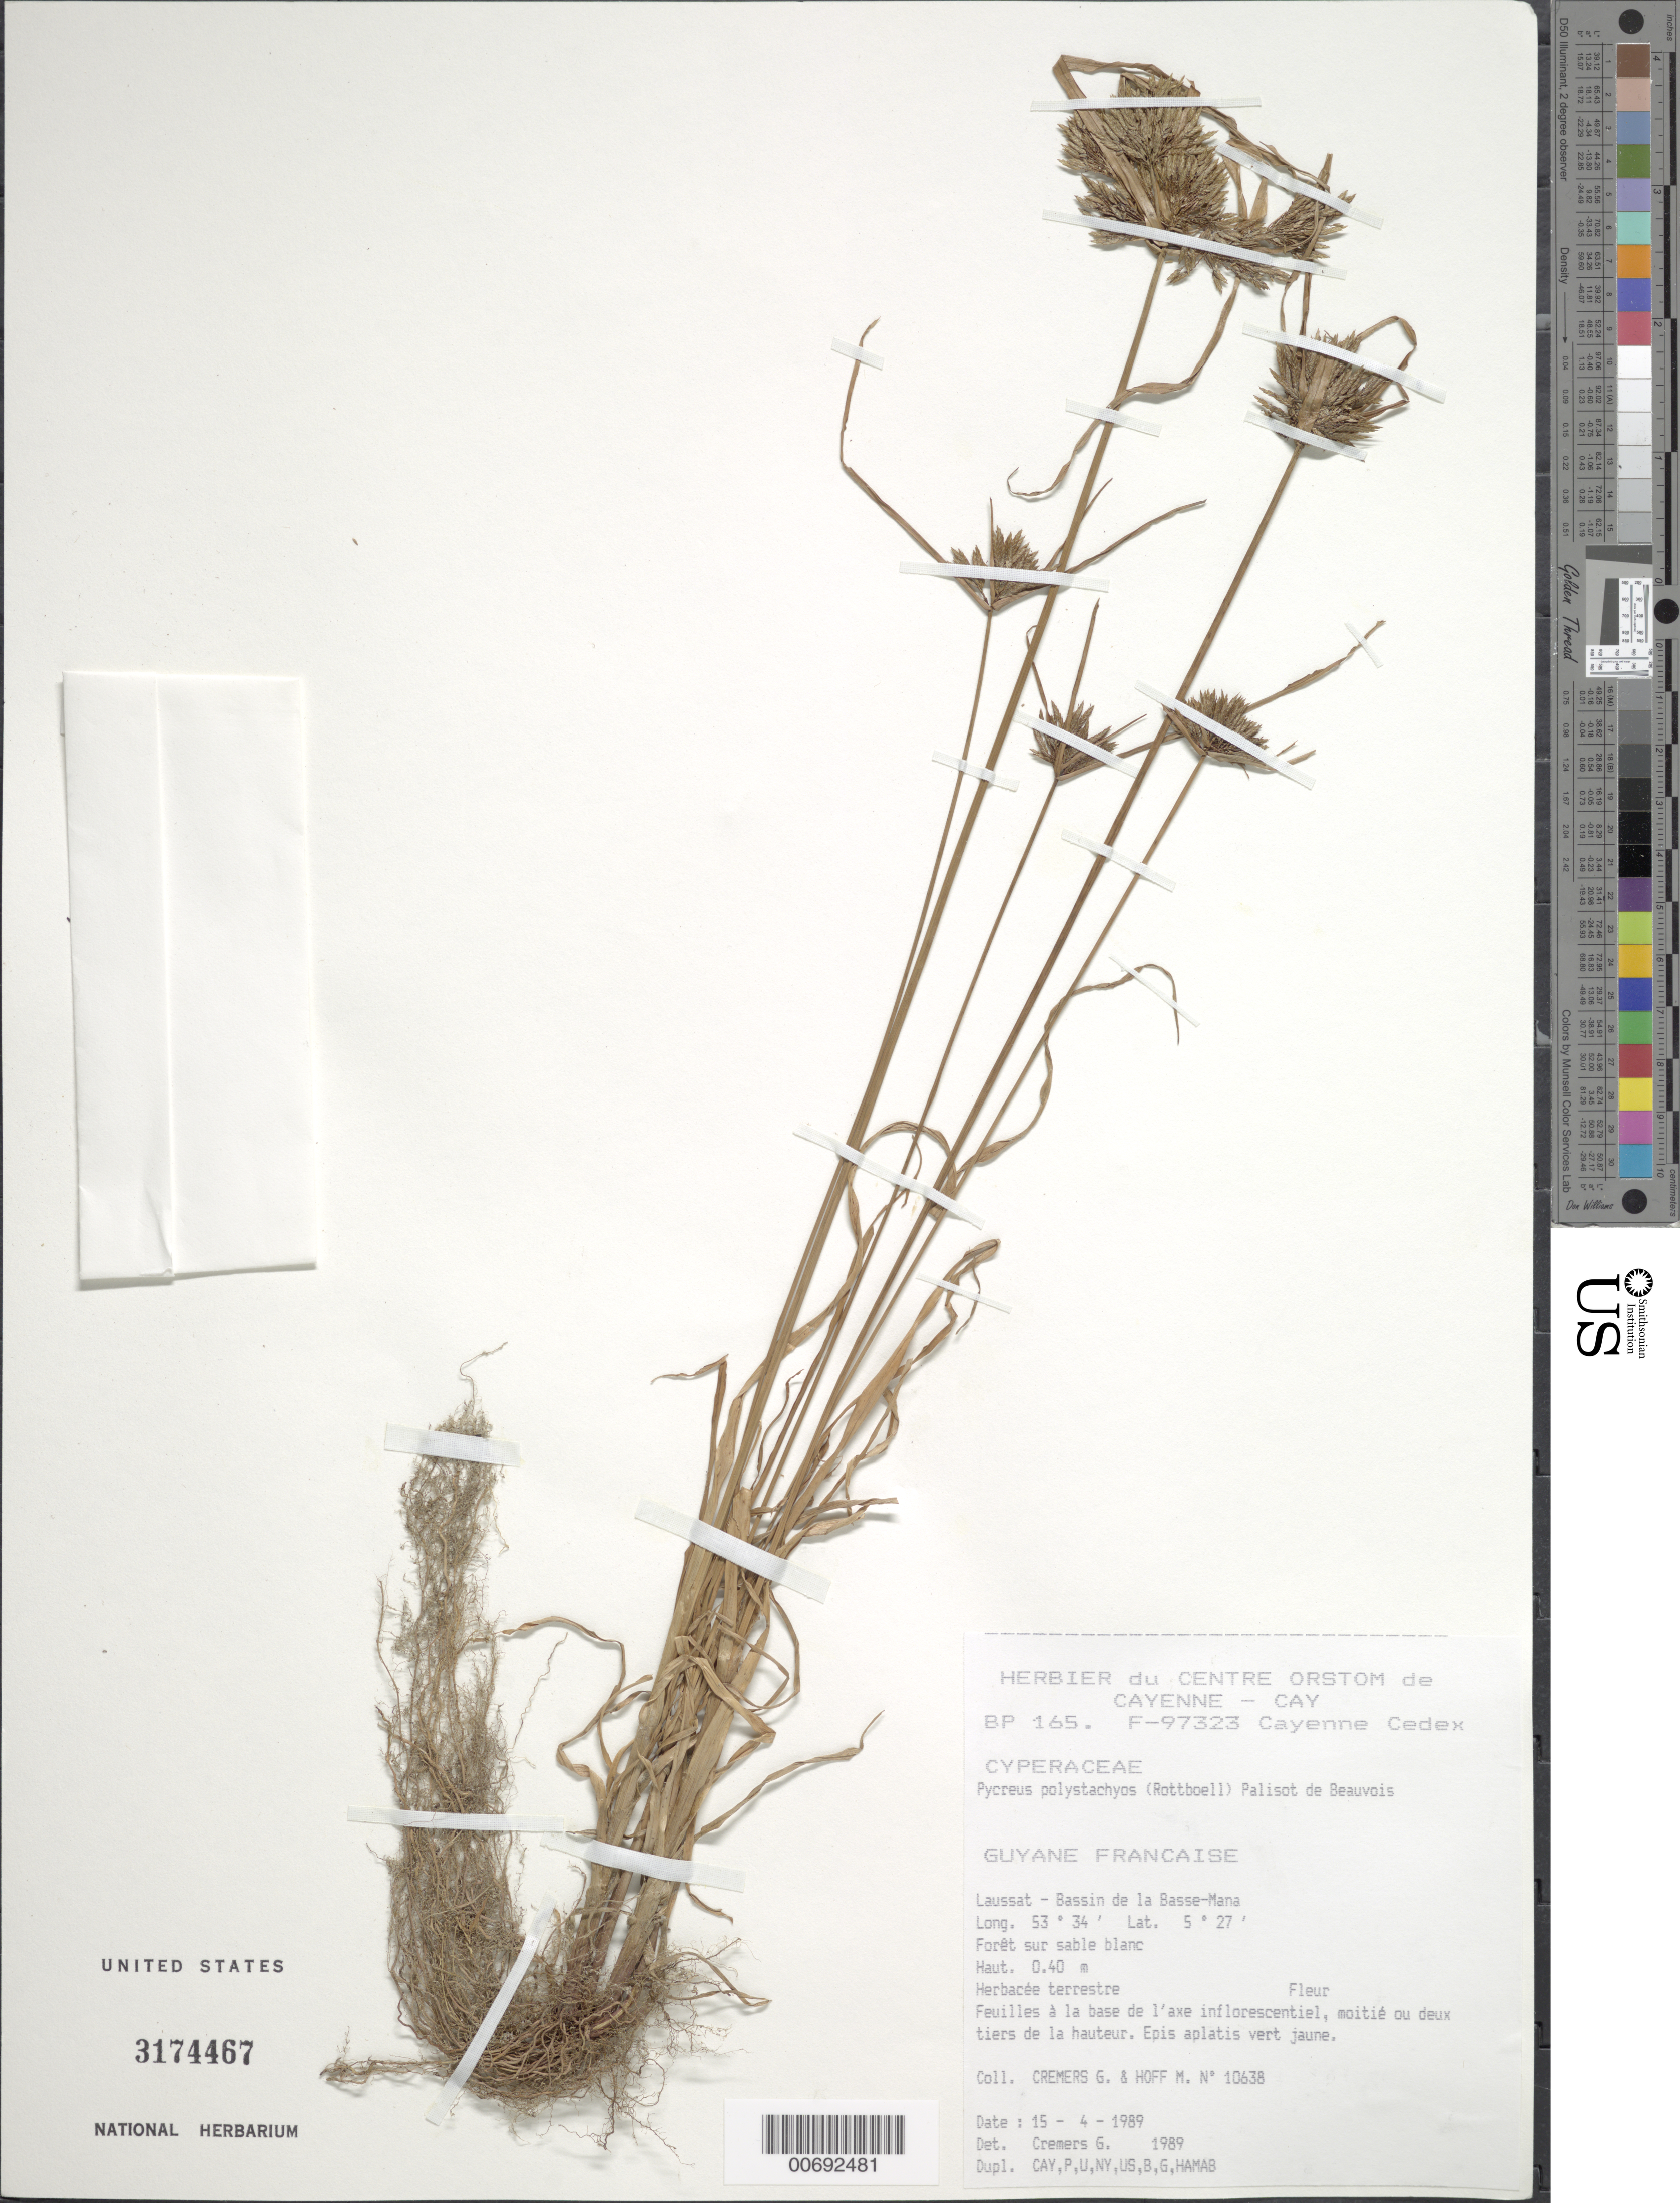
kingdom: Plantae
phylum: Tracheophyta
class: Liliopsida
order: Poales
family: Cyperaceae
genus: Cyperus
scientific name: Cyperus polystachyos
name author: Rottb.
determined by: Strong, Mark T., (BOT), Smithsonian Institution - National Museum of Natural History (UNITED STATES)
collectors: G. Cremers & M. Hoff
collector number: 10638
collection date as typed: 15-Apr-89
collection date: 1989-04-15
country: French Guiana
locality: Laussat, Bassin de la Basse-Mana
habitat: Forest on white sand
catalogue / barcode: US 3174467